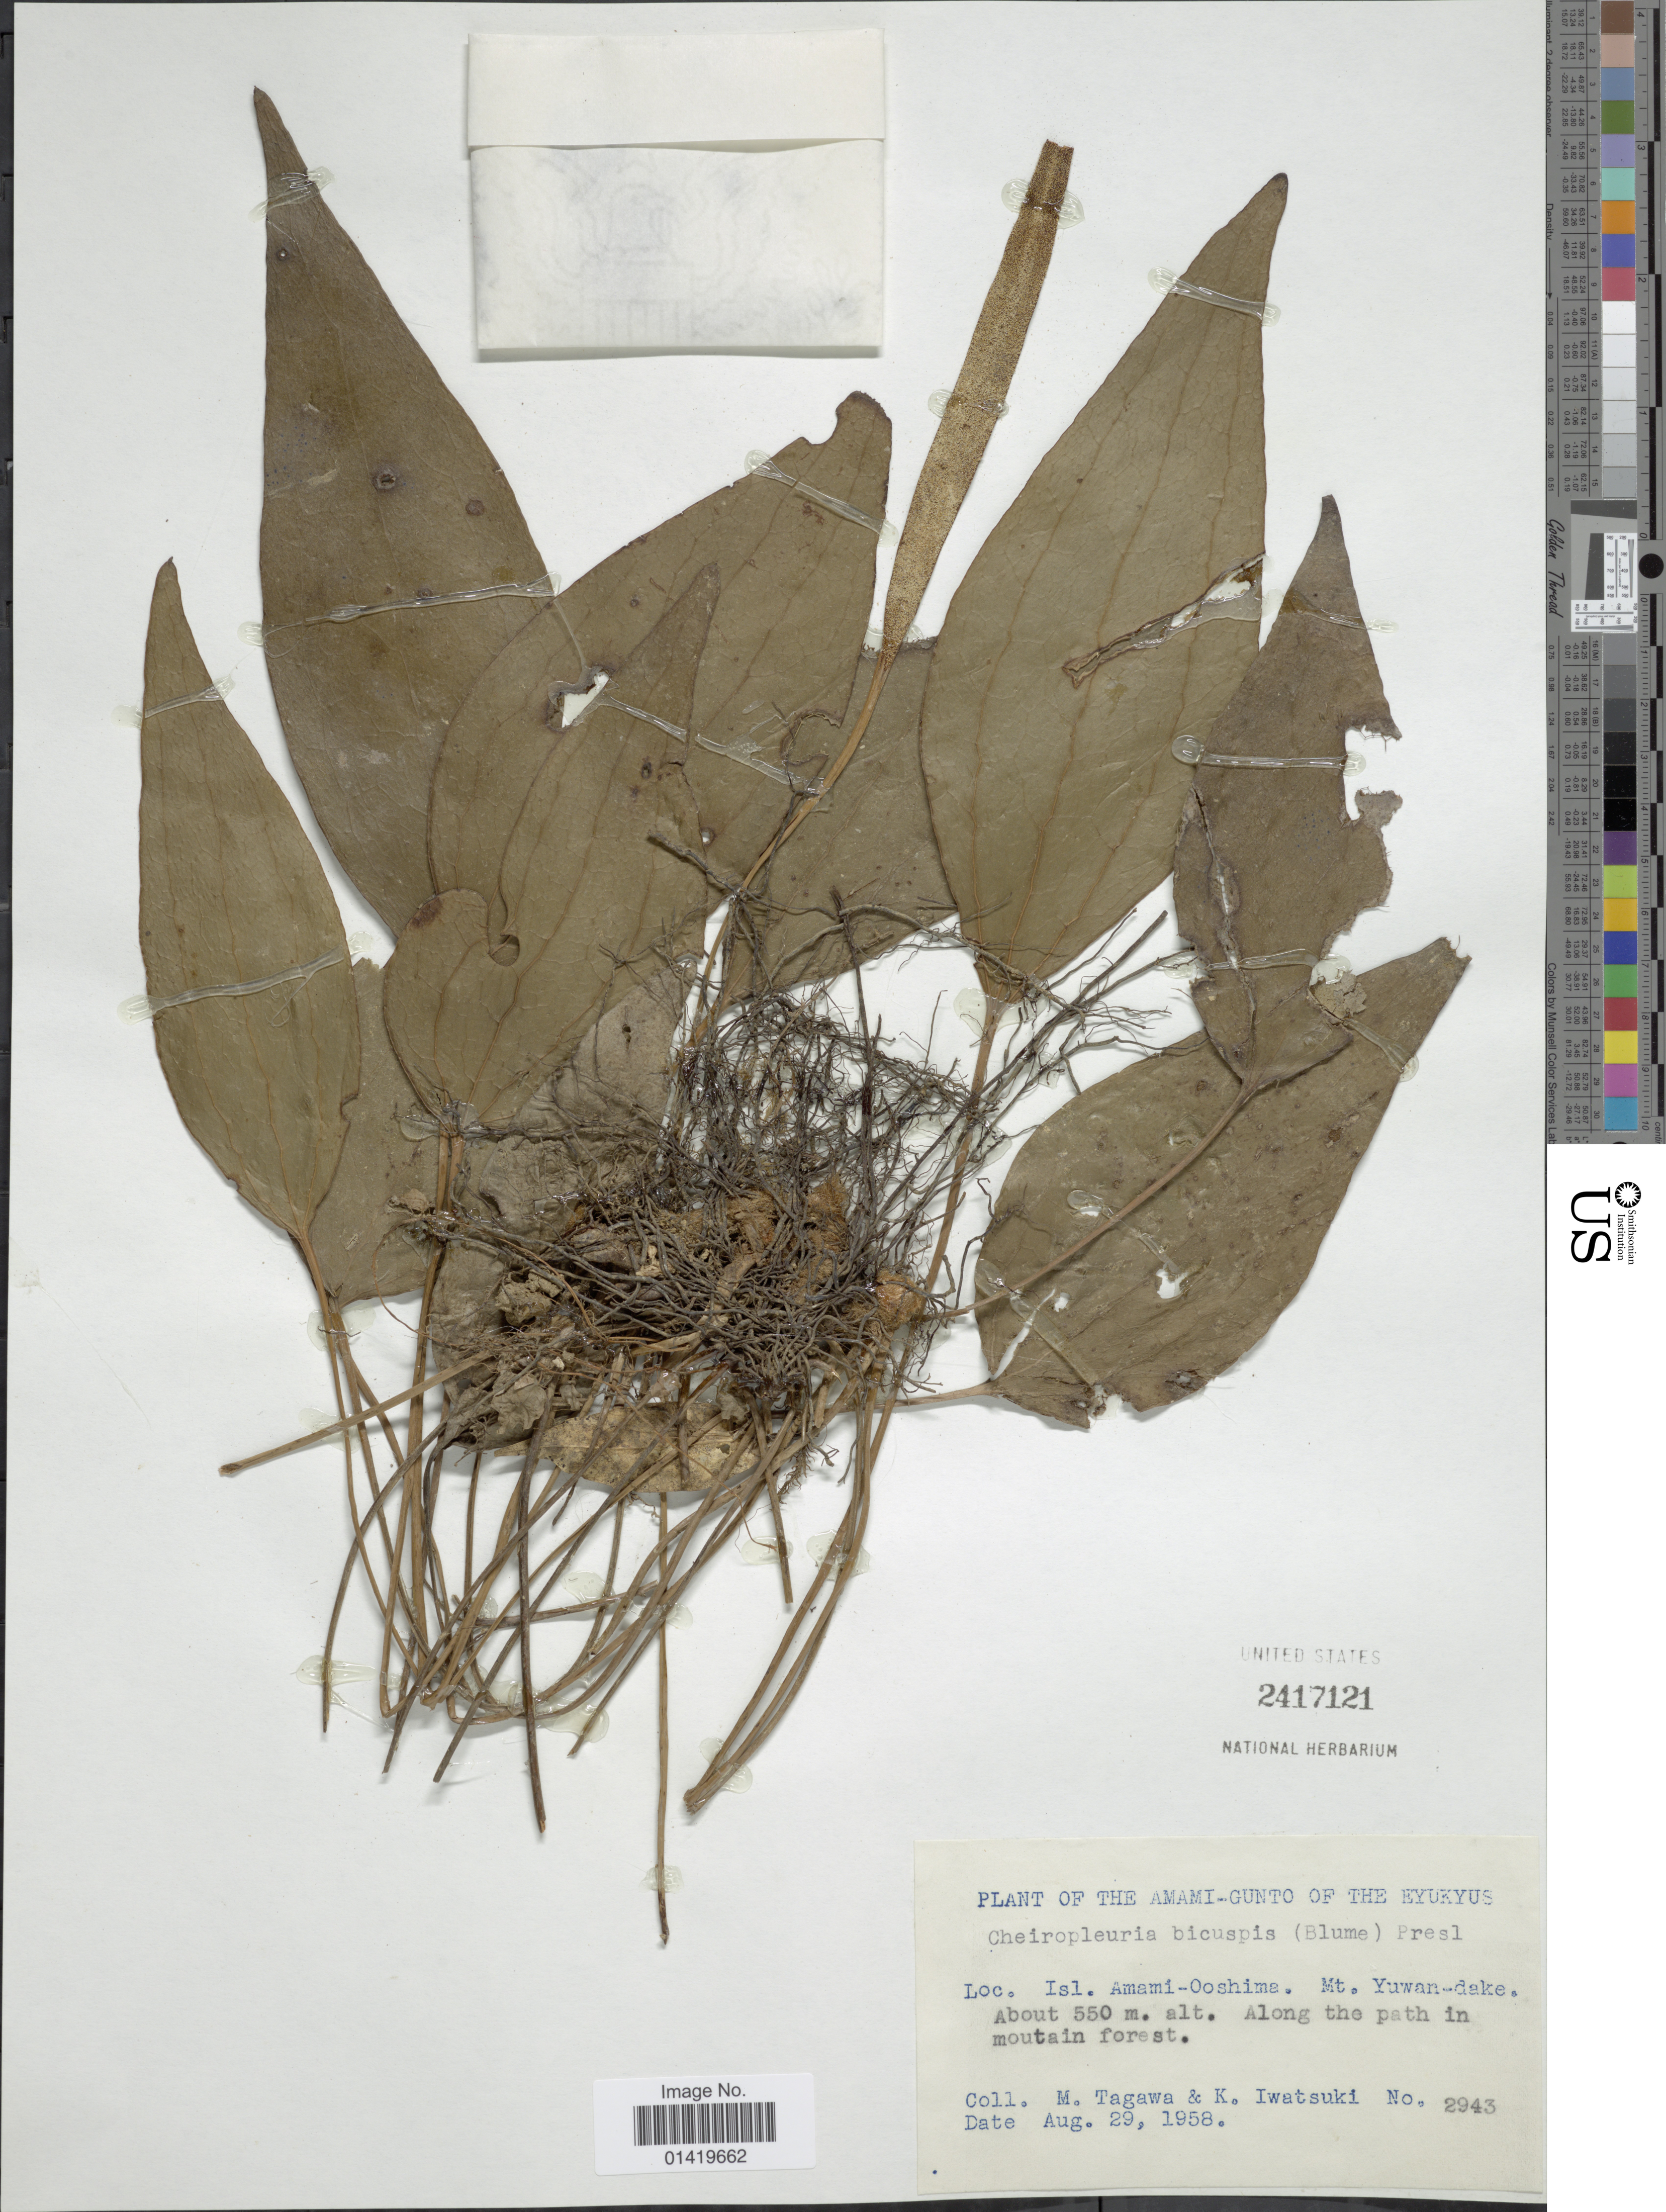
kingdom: Plantae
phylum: Tracheophyta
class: Polypodiopsida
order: Gleicheniales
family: Dipteridaceae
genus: Cheiropleuria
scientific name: Cheiropleuria bicuspis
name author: (Blume) C. Presl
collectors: M. Tagawa & K. Iwatsuki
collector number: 2943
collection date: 1958-08-29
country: Japan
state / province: Okinawa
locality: The Amami-Gunto of the Ryukyus. Isl. Amami-Ooshima, Mt. Yuwan-dake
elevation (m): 550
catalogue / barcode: US 2417121